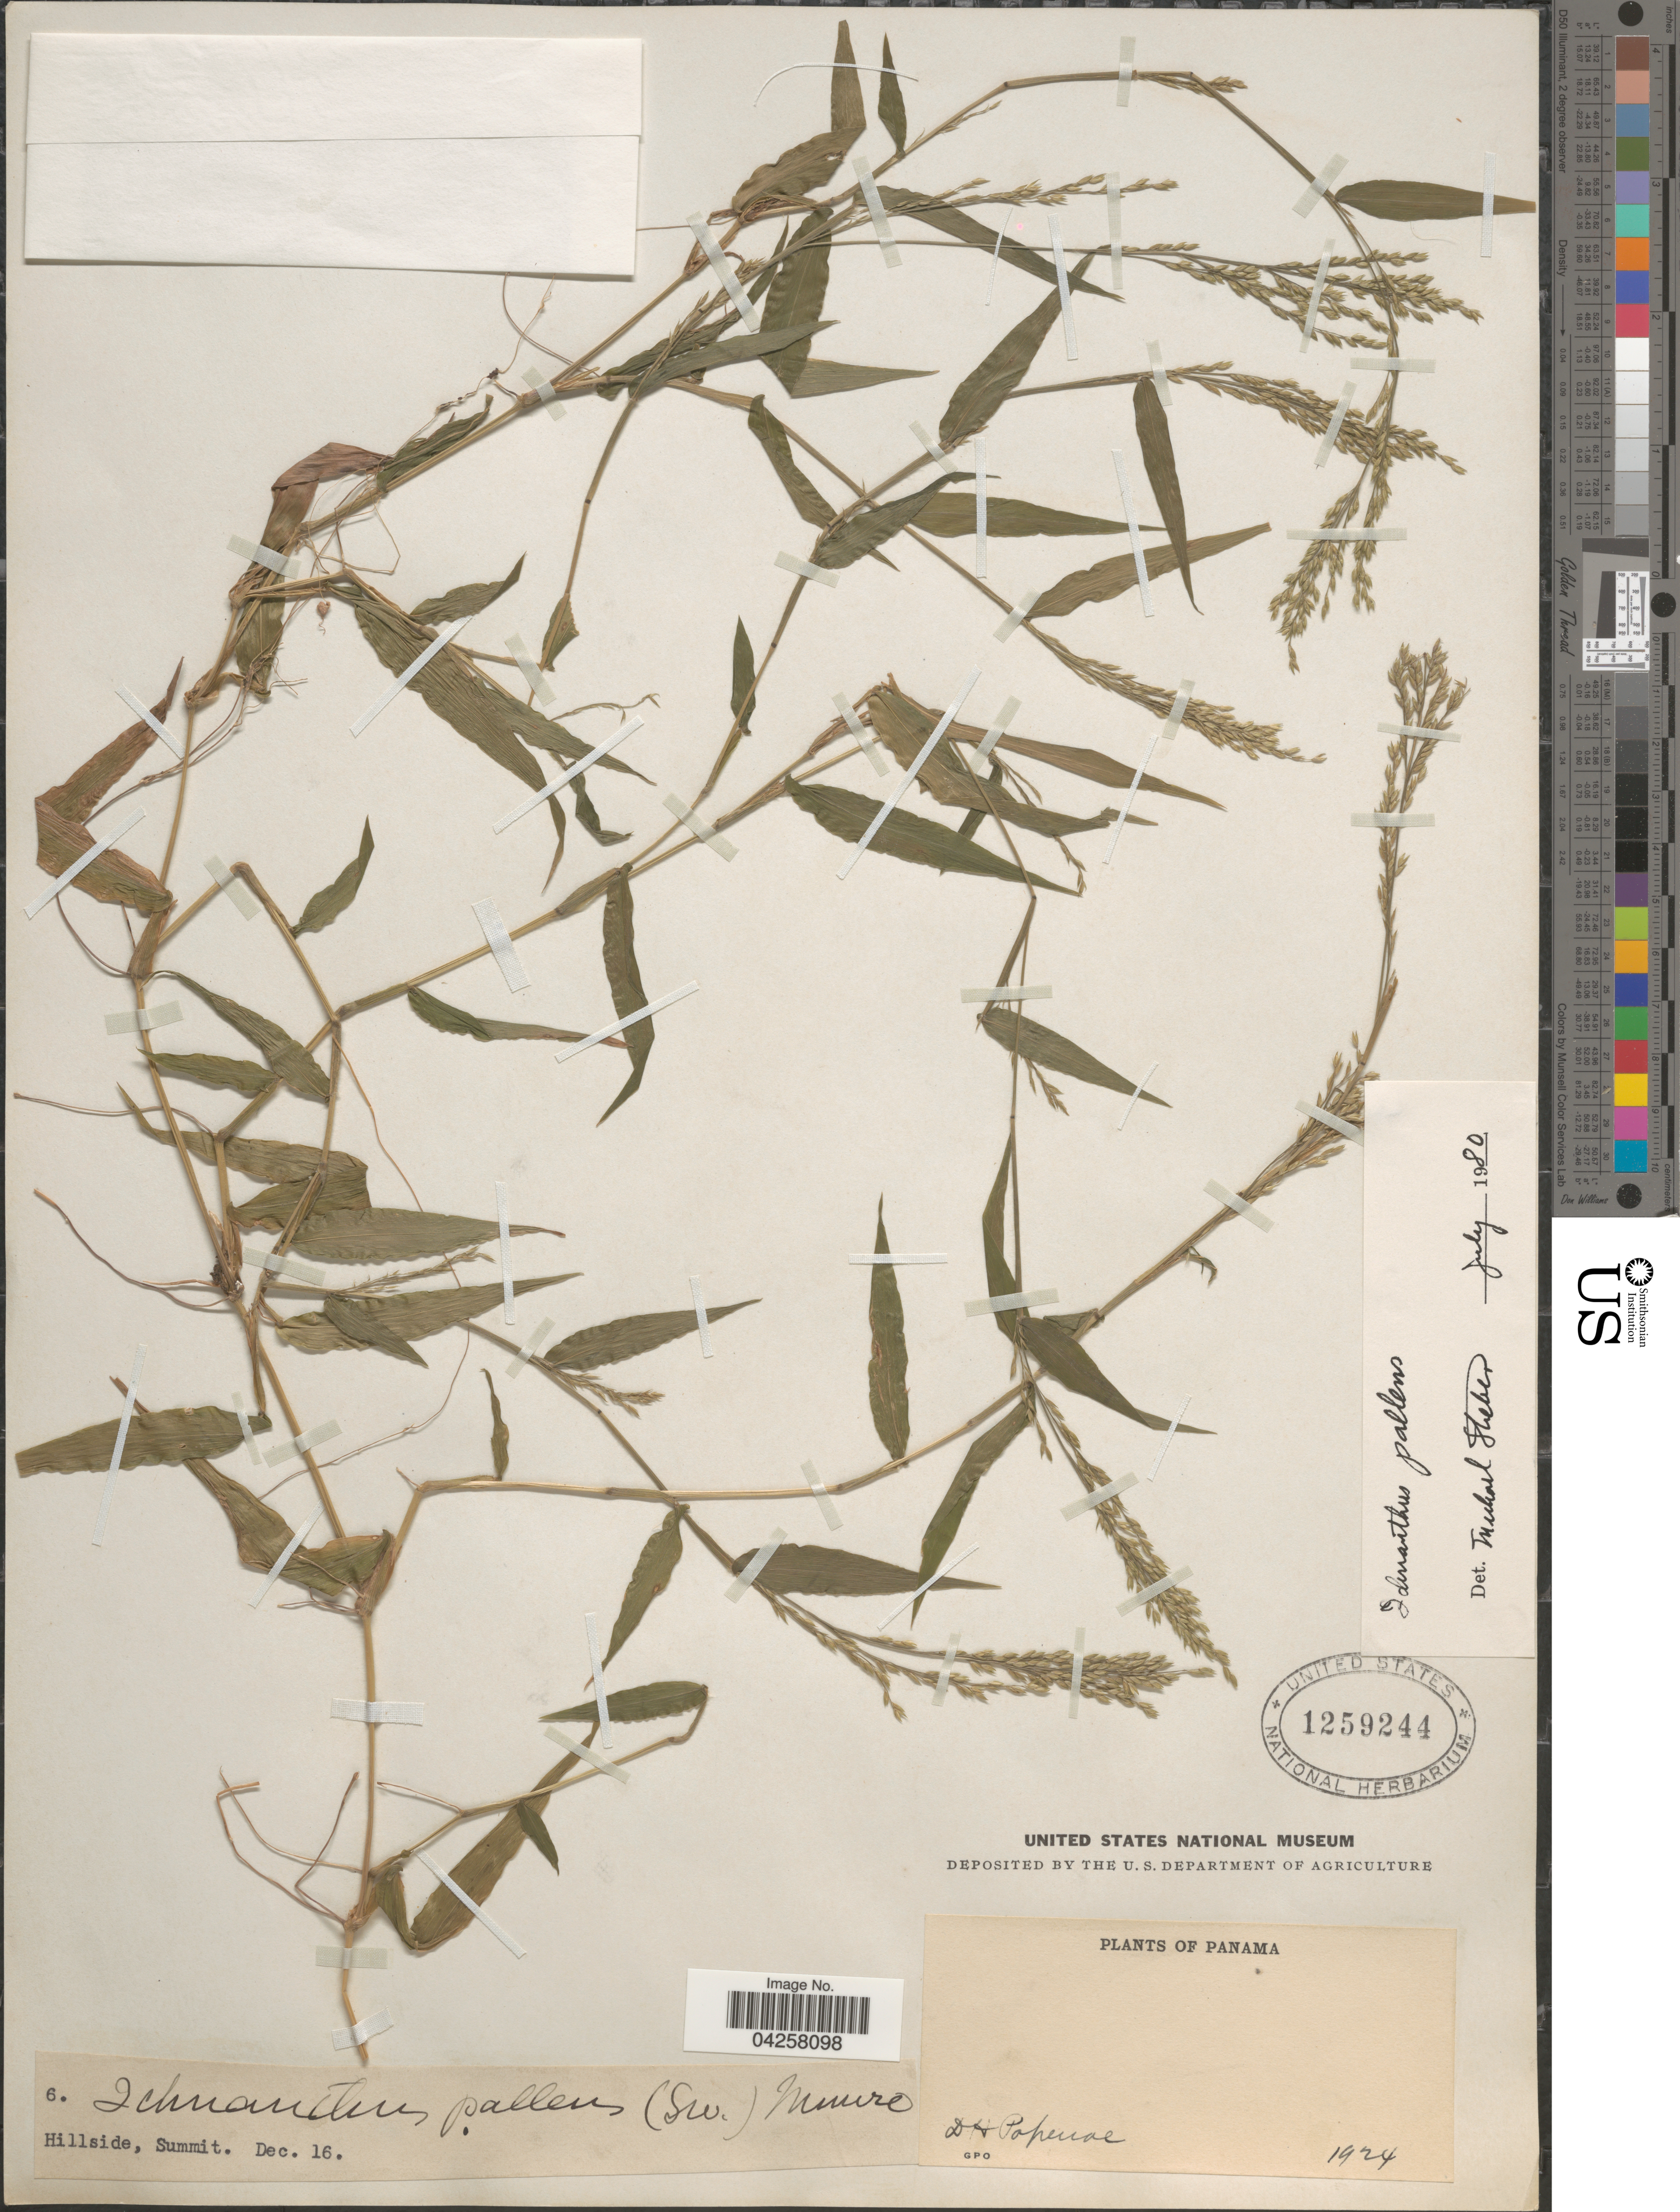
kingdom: Plantae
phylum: Tracheophyta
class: Liliopsida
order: Poales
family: Poaceae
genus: Ichnanthus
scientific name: Ichnanthus pallens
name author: (Sw.) Munro ex Benth.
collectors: D. Popenoe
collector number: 6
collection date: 1924-12-16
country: Panama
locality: Hillside, Summit.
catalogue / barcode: US 1259244